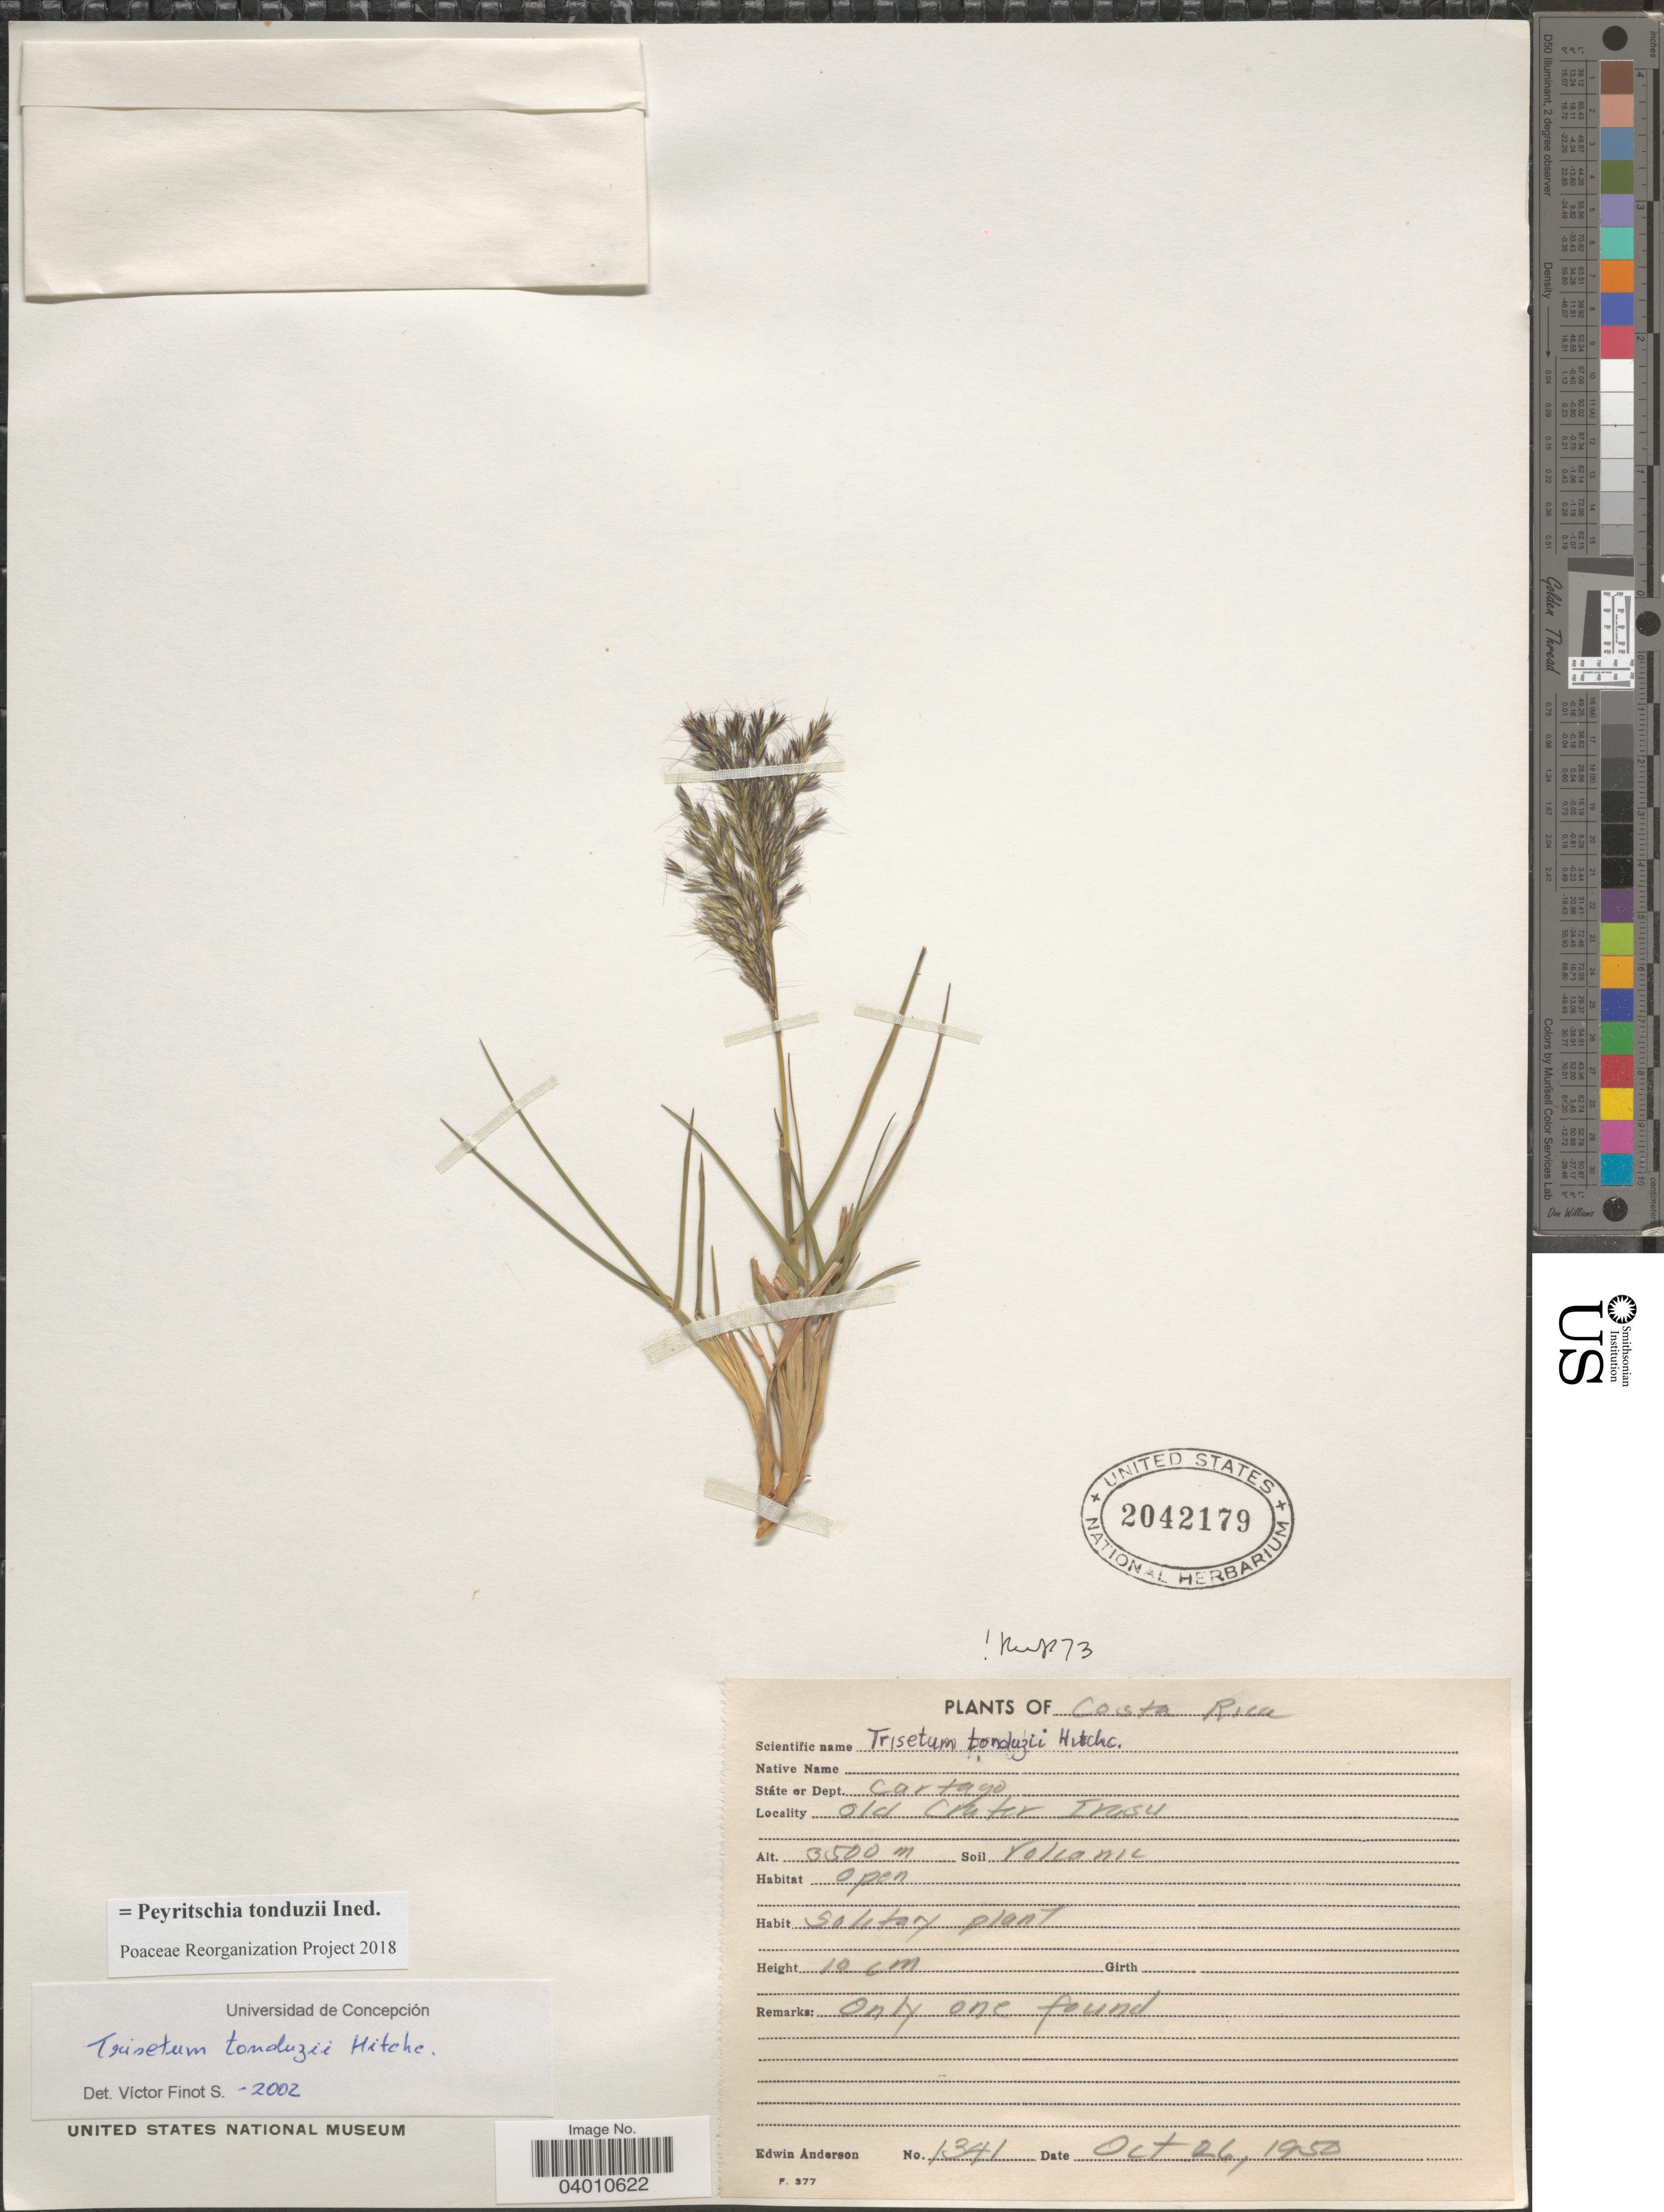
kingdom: Plantae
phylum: Tracheophyta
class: Liliopsida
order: Poales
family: Poaceae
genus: Peyritschia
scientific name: Peyritschia tonduzii ined.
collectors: E. Anderson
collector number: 1341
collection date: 1950-10-26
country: Costa Rica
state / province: Cartago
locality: Old Crater Irazu.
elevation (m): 3500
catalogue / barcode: US 2042179